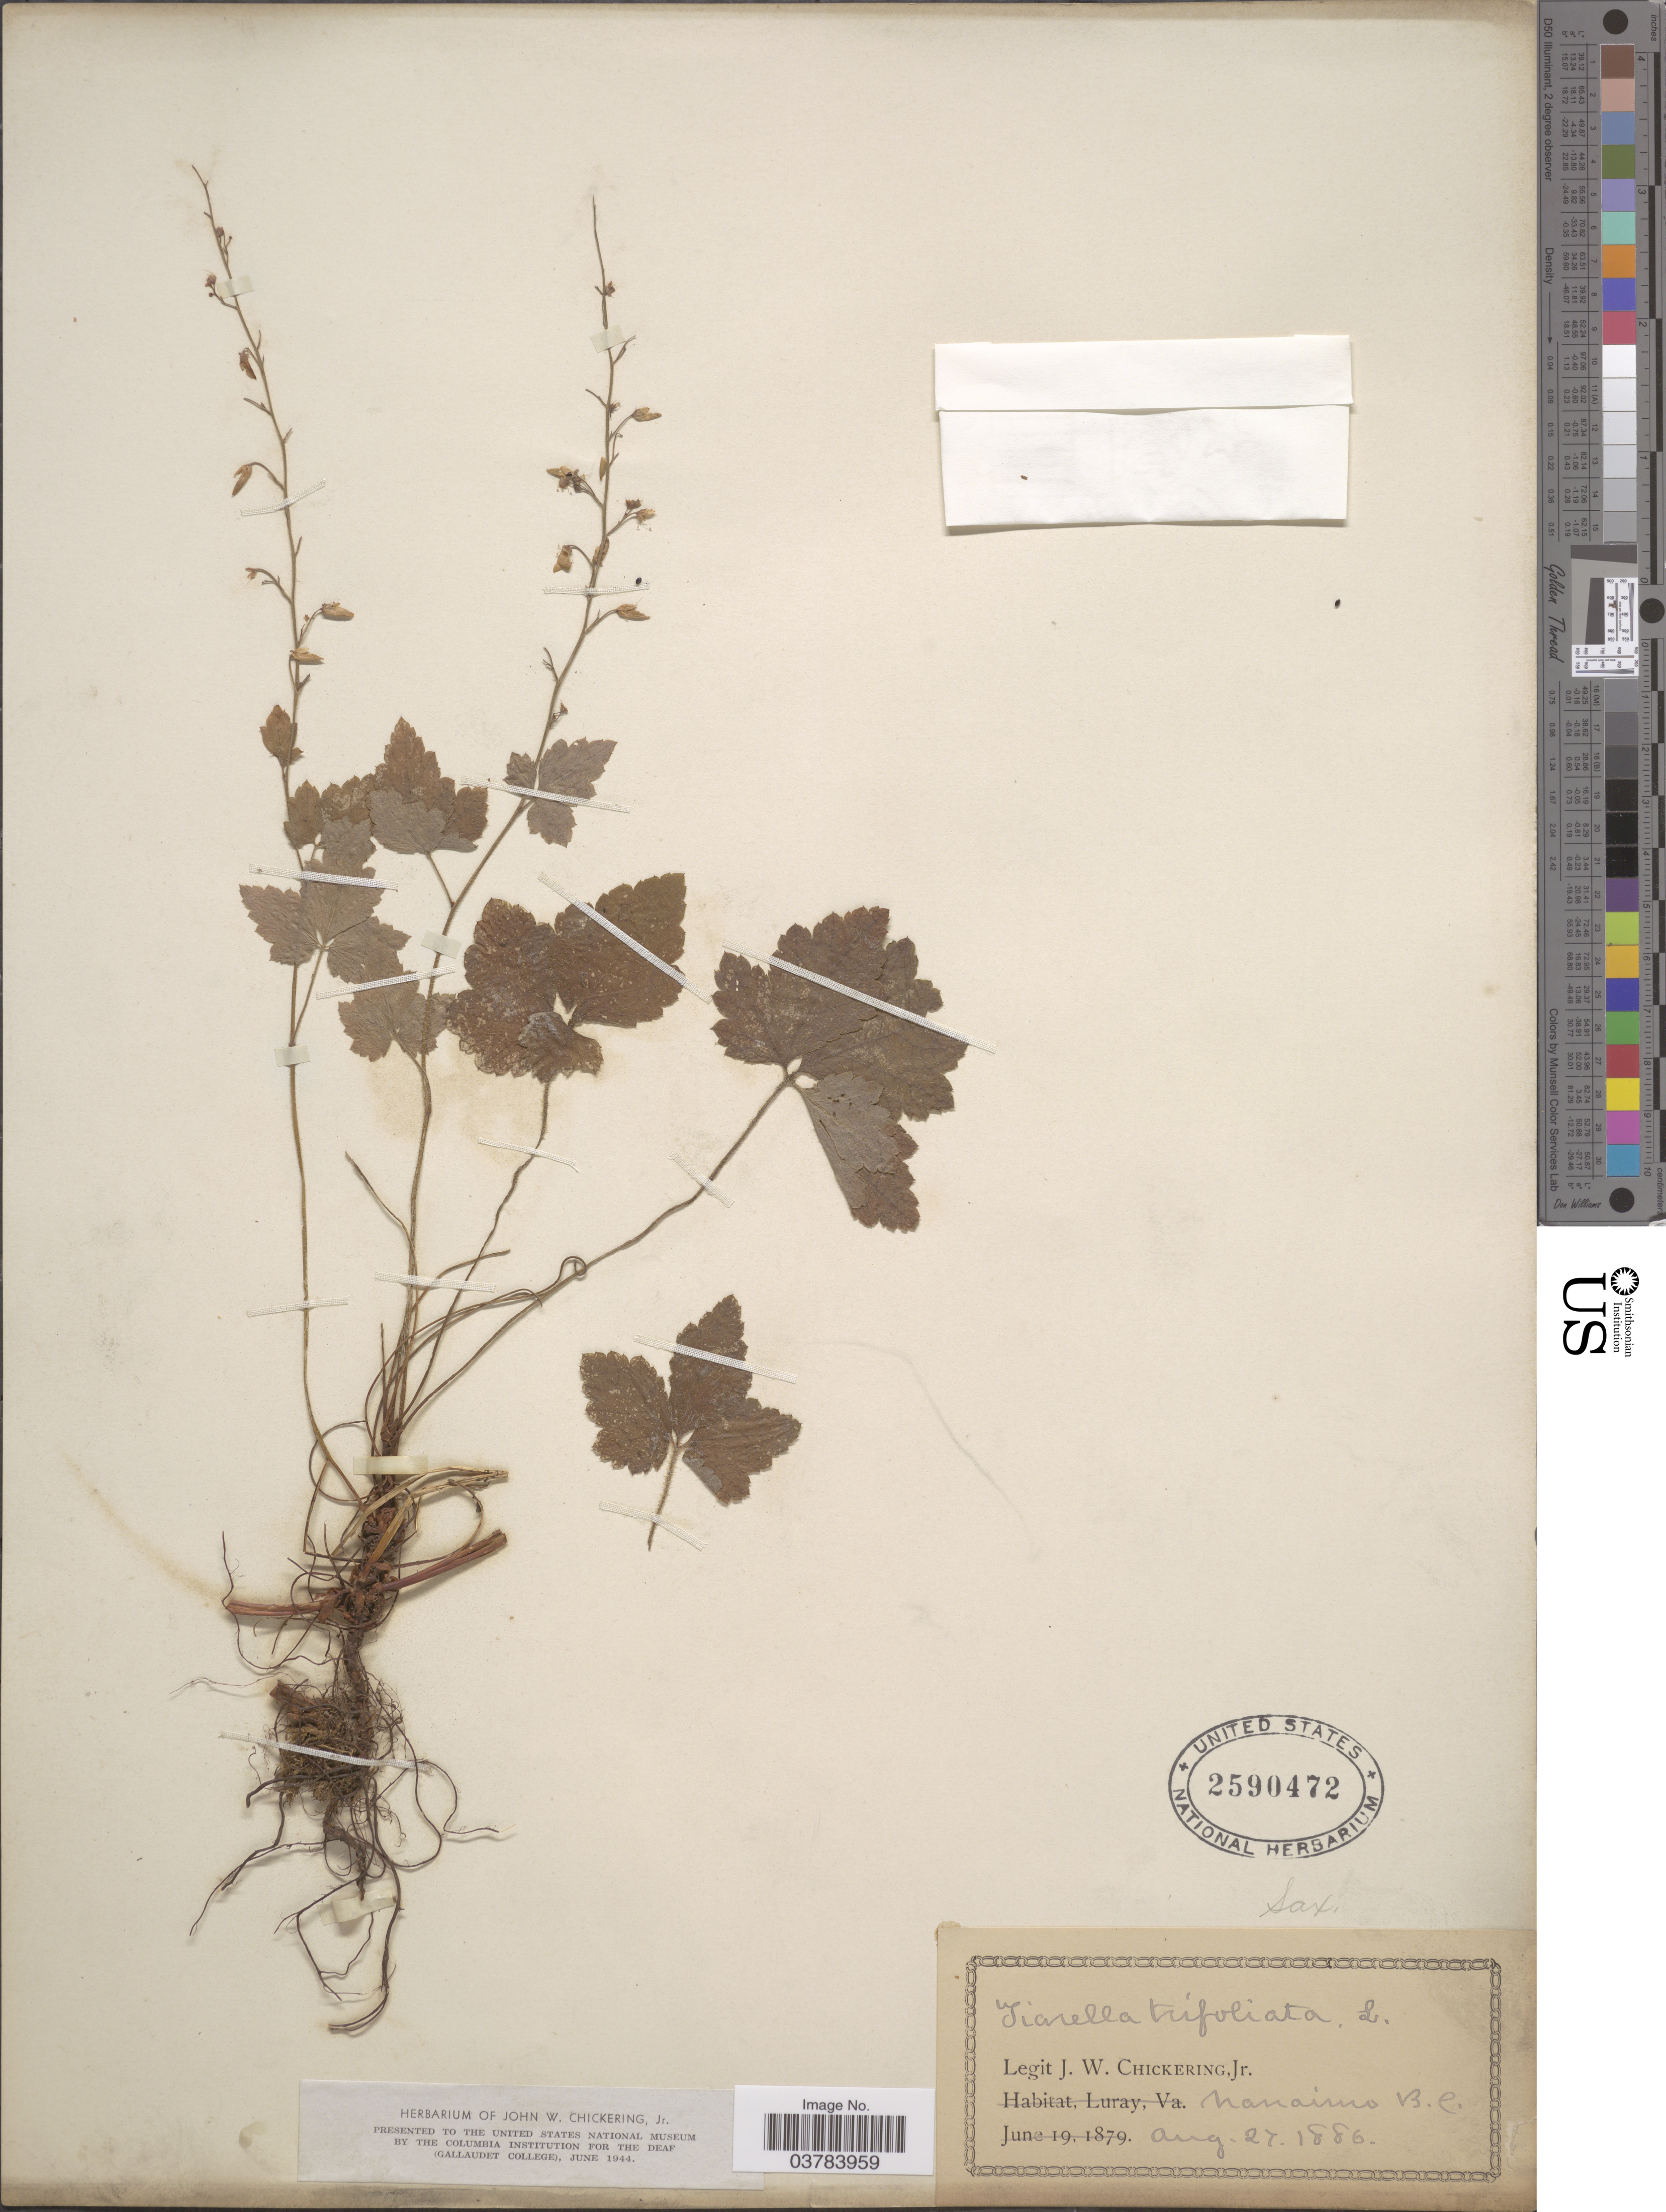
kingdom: Plantae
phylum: Tracheophyta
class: Magnoliopsida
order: Saxifragales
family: Saxifragaceae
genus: Tiarella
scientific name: Tiarella trifoliata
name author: L.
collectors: J. W. Chickering Jr.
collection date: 1886-08-27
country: Canada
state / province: British Columbia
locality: Nanaimo.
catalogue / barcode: US 2590472